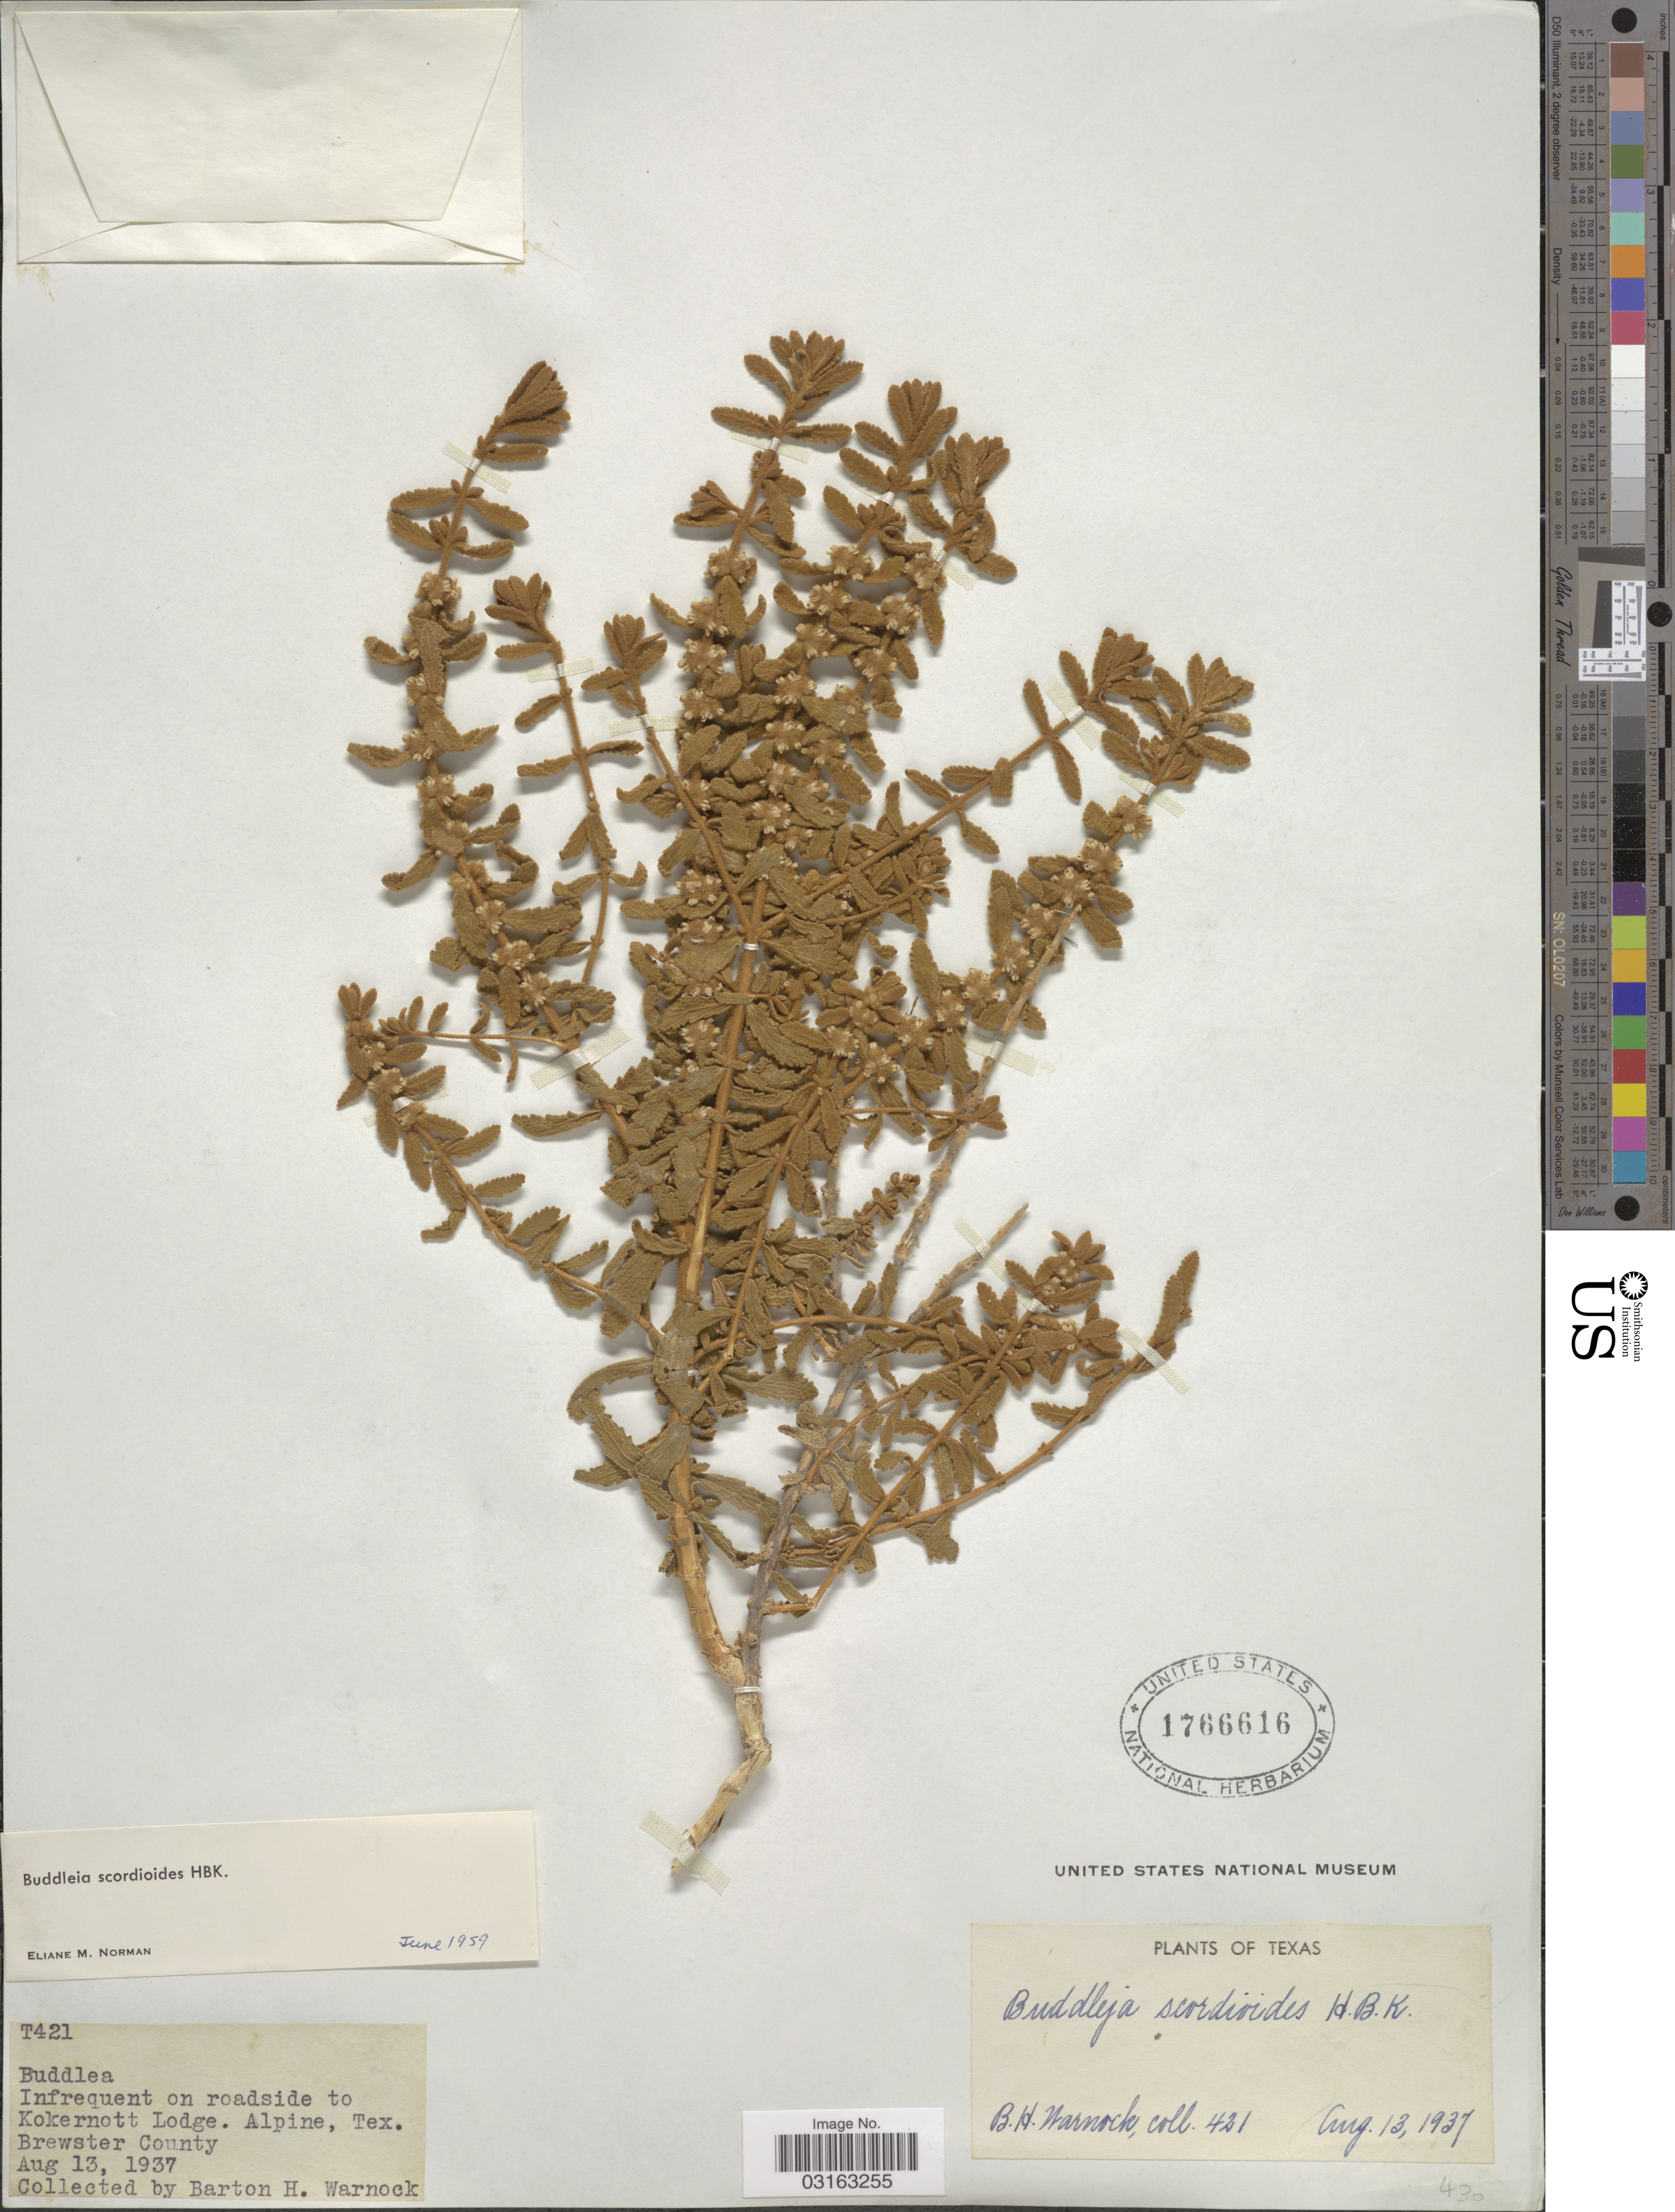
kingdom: Plantae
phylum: Tracheophyta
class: Magnoliopsida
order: Lamiales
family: Scrophulariaceae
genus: Buddleja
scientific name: Buddleja scordioides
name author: Kunth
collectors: B. H. Warnock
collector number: T421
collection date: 1937-08-13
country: United States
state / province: Texas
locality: Kokernott Lodge. Alpine. Brewster County.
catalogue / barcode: US 1766616